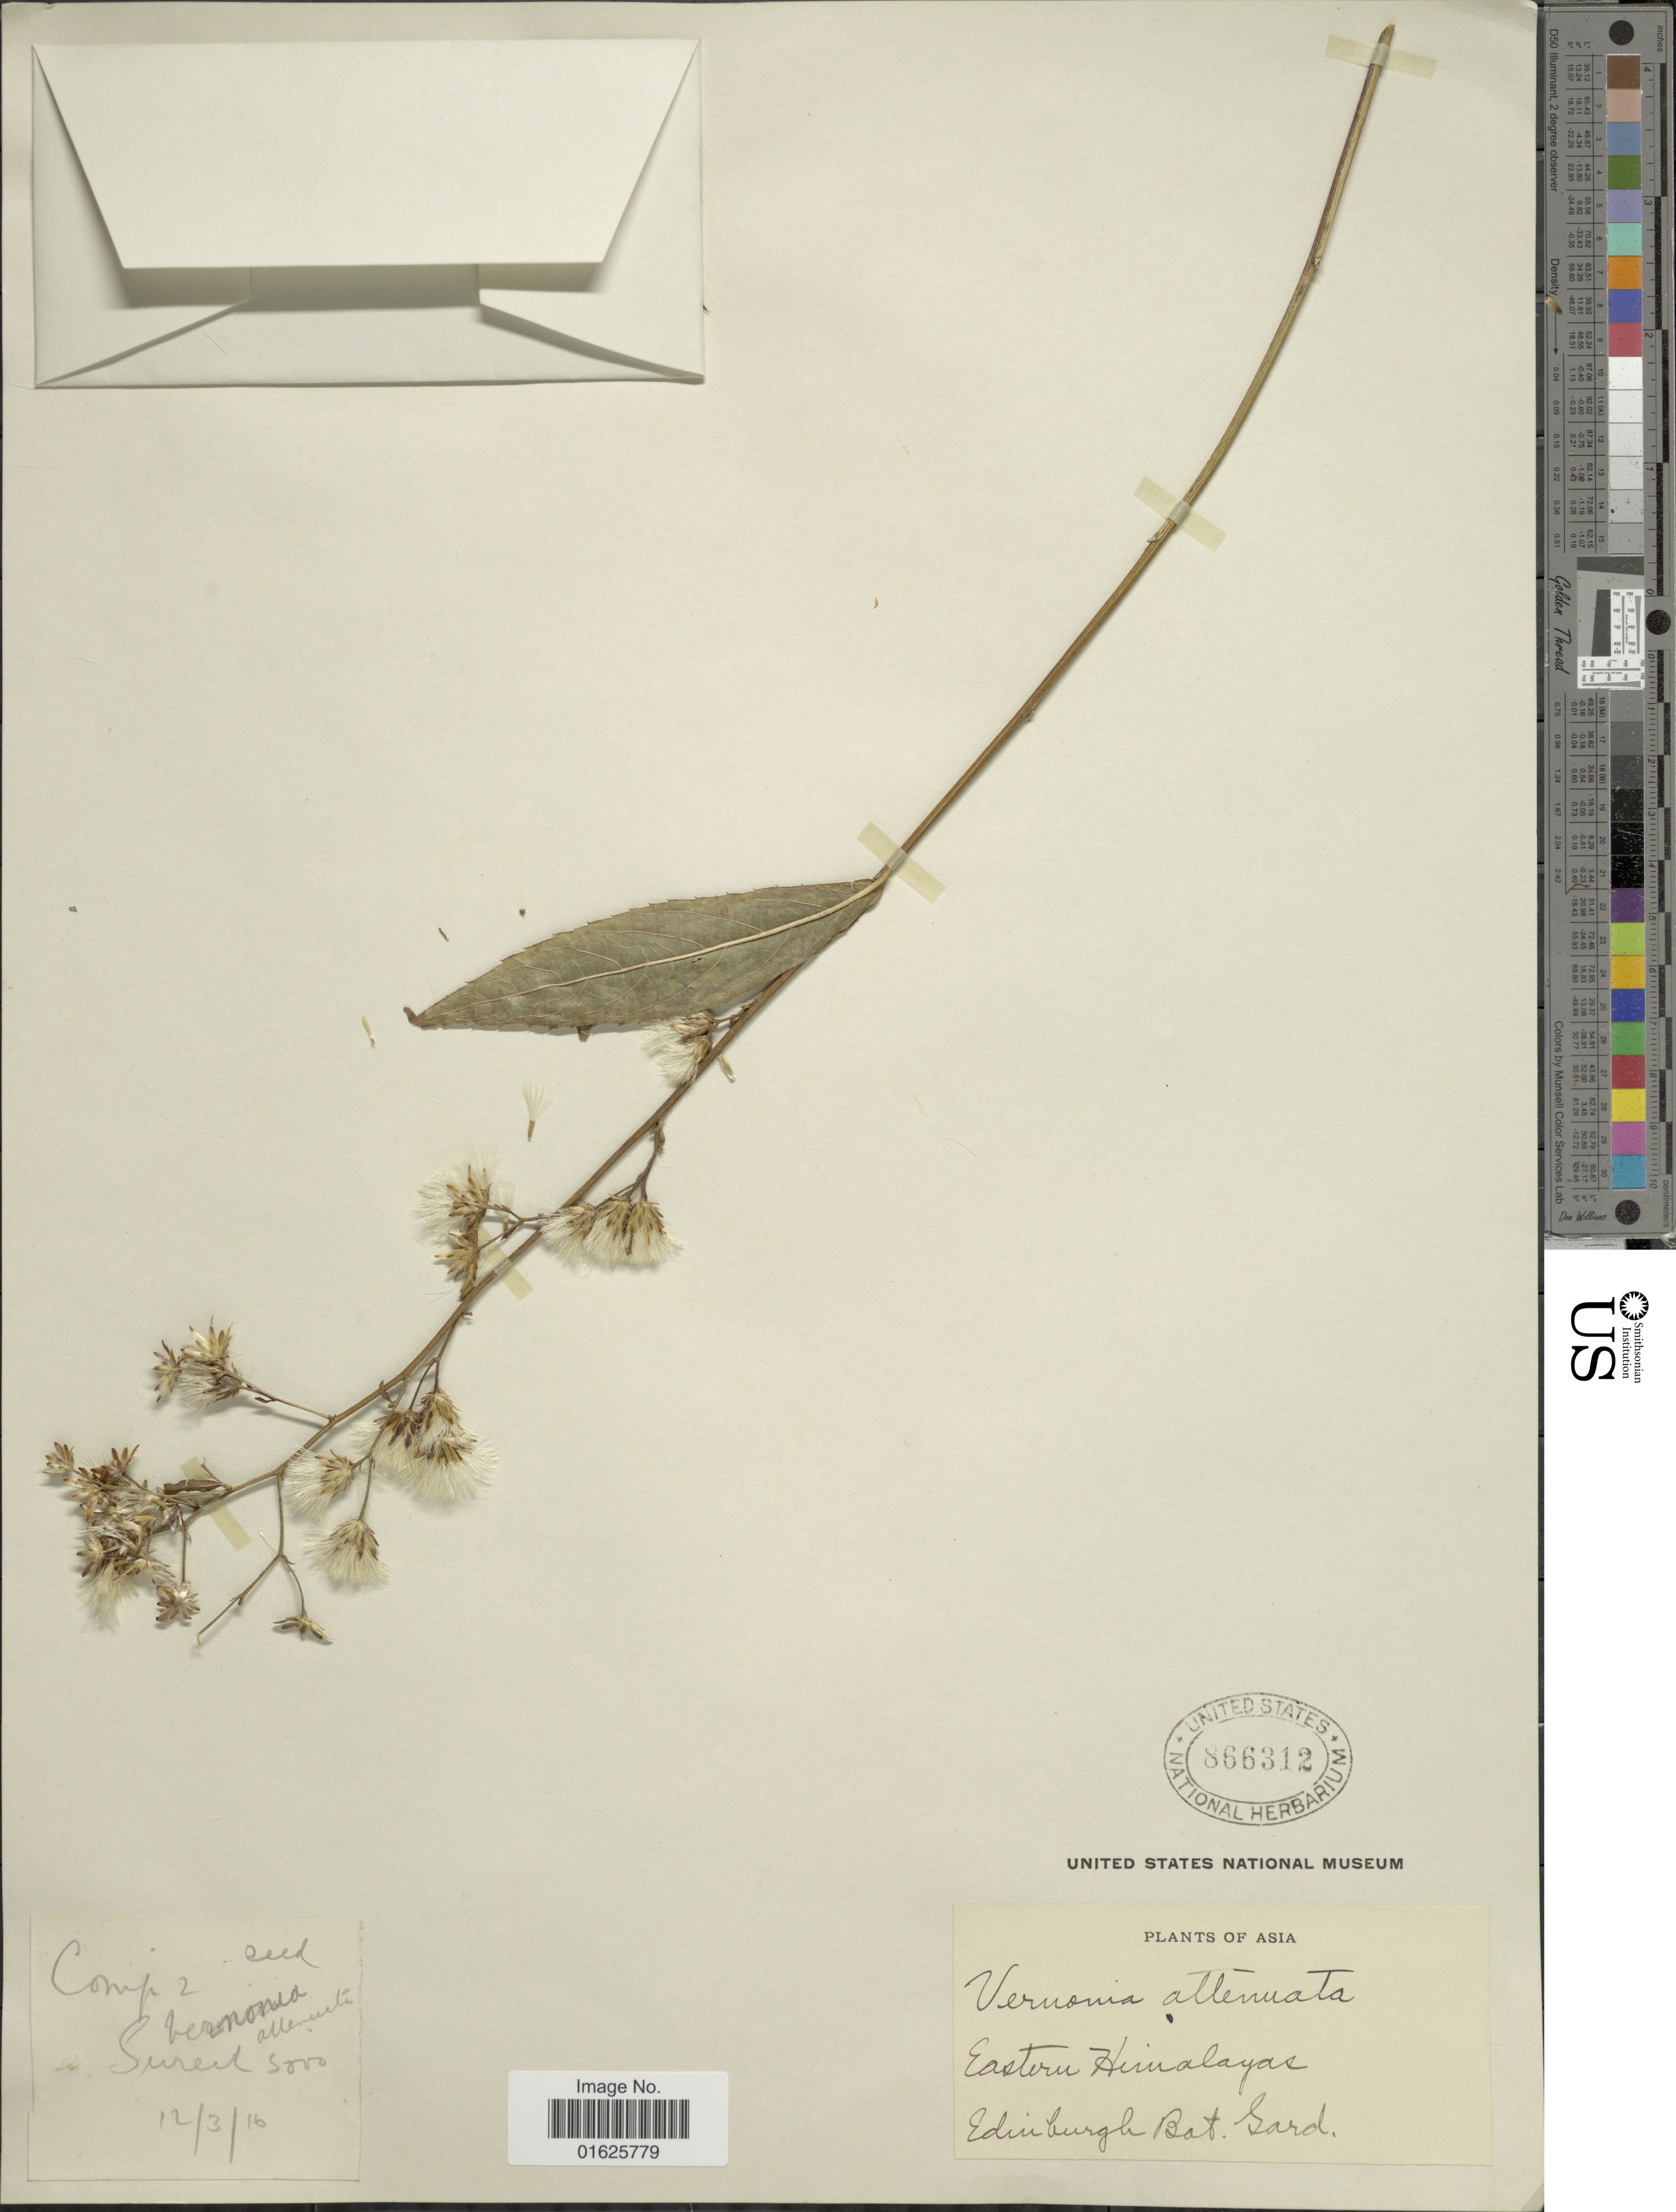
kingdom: Plantae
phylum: Tracheophyta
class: Magnoliopsida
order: Asterales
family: Asteraceae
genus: Acilepis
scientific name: Acilepis attenuata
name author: (Wall. ex DC.) H. Rob. & Skvarla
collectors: Edinburg Bot. Gard.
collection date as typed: Transcribed d/m/y: 12/3/10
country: India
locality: Asia, Eastern Himalaya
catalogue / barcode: US 866312